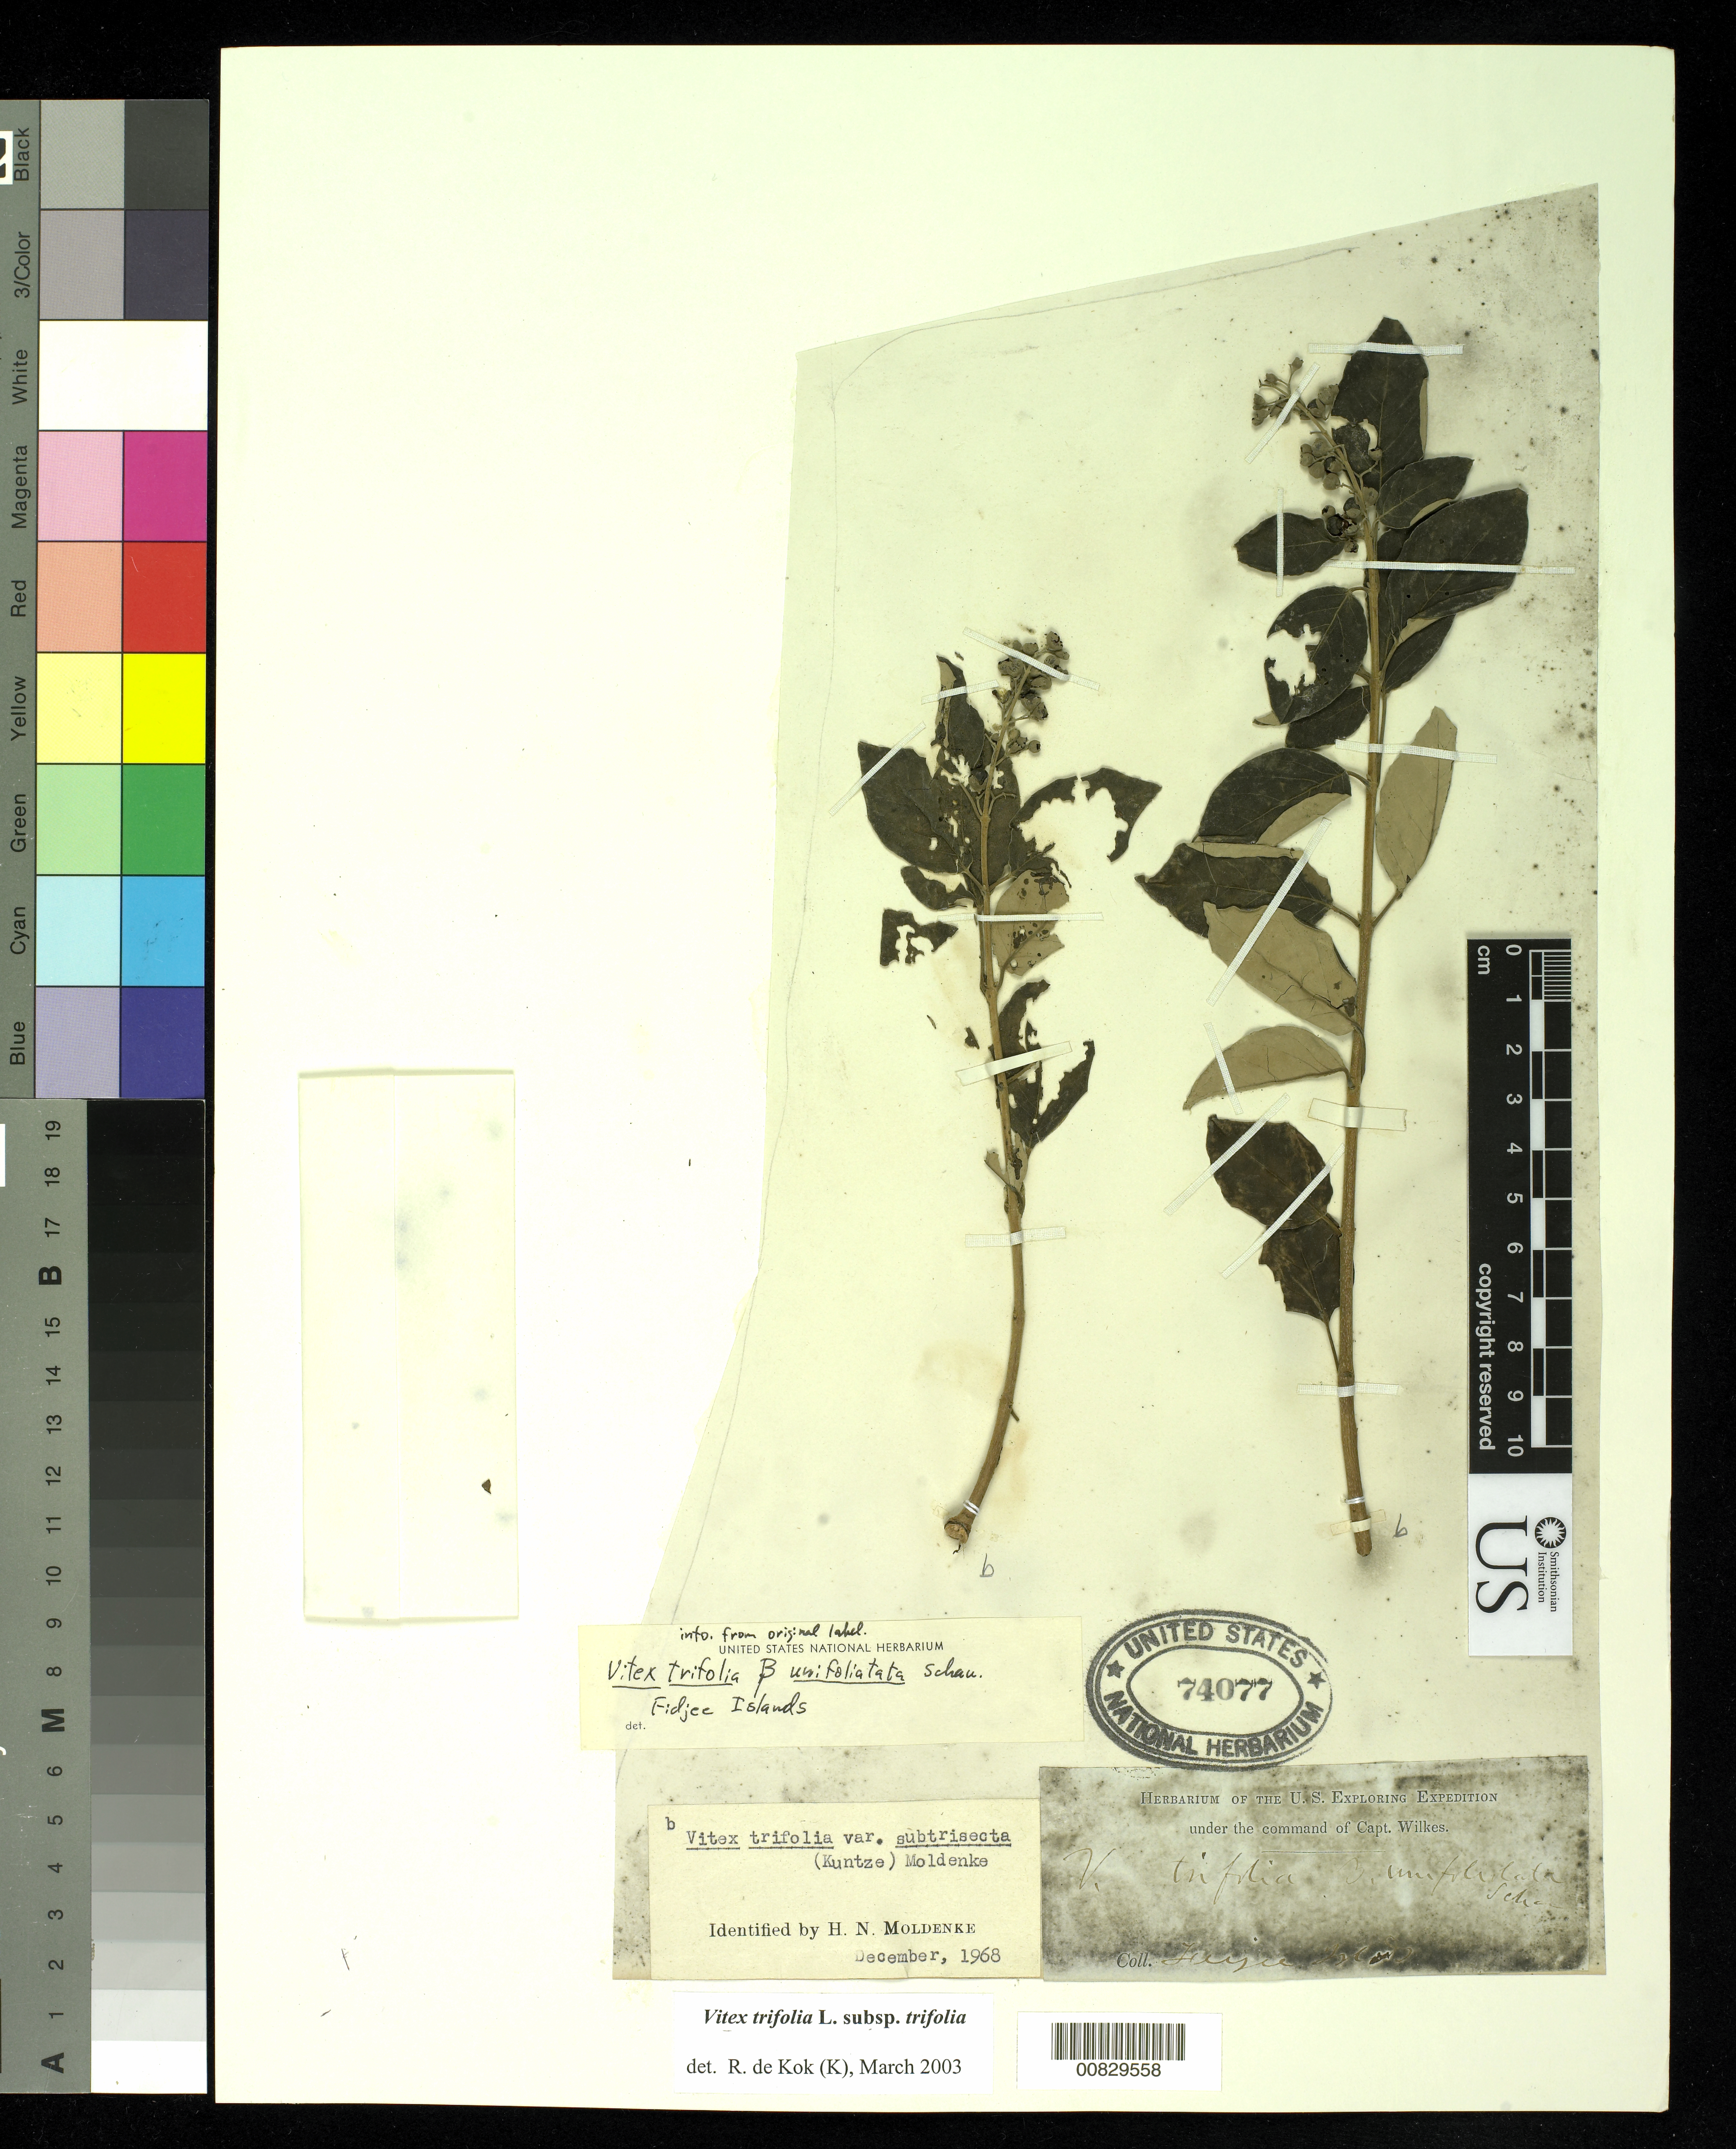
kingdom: Plantae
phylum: Tracheophyta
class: Magnoliopsida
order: Lamiales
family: Lamiaceae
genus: Vitex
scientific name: Vitex trifolia var. trifolia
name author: L.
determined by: Kok, R. de, (K)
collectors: Wilkes Explor. Exped.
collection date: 1838/1842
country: Fiji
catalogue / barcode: US 74077